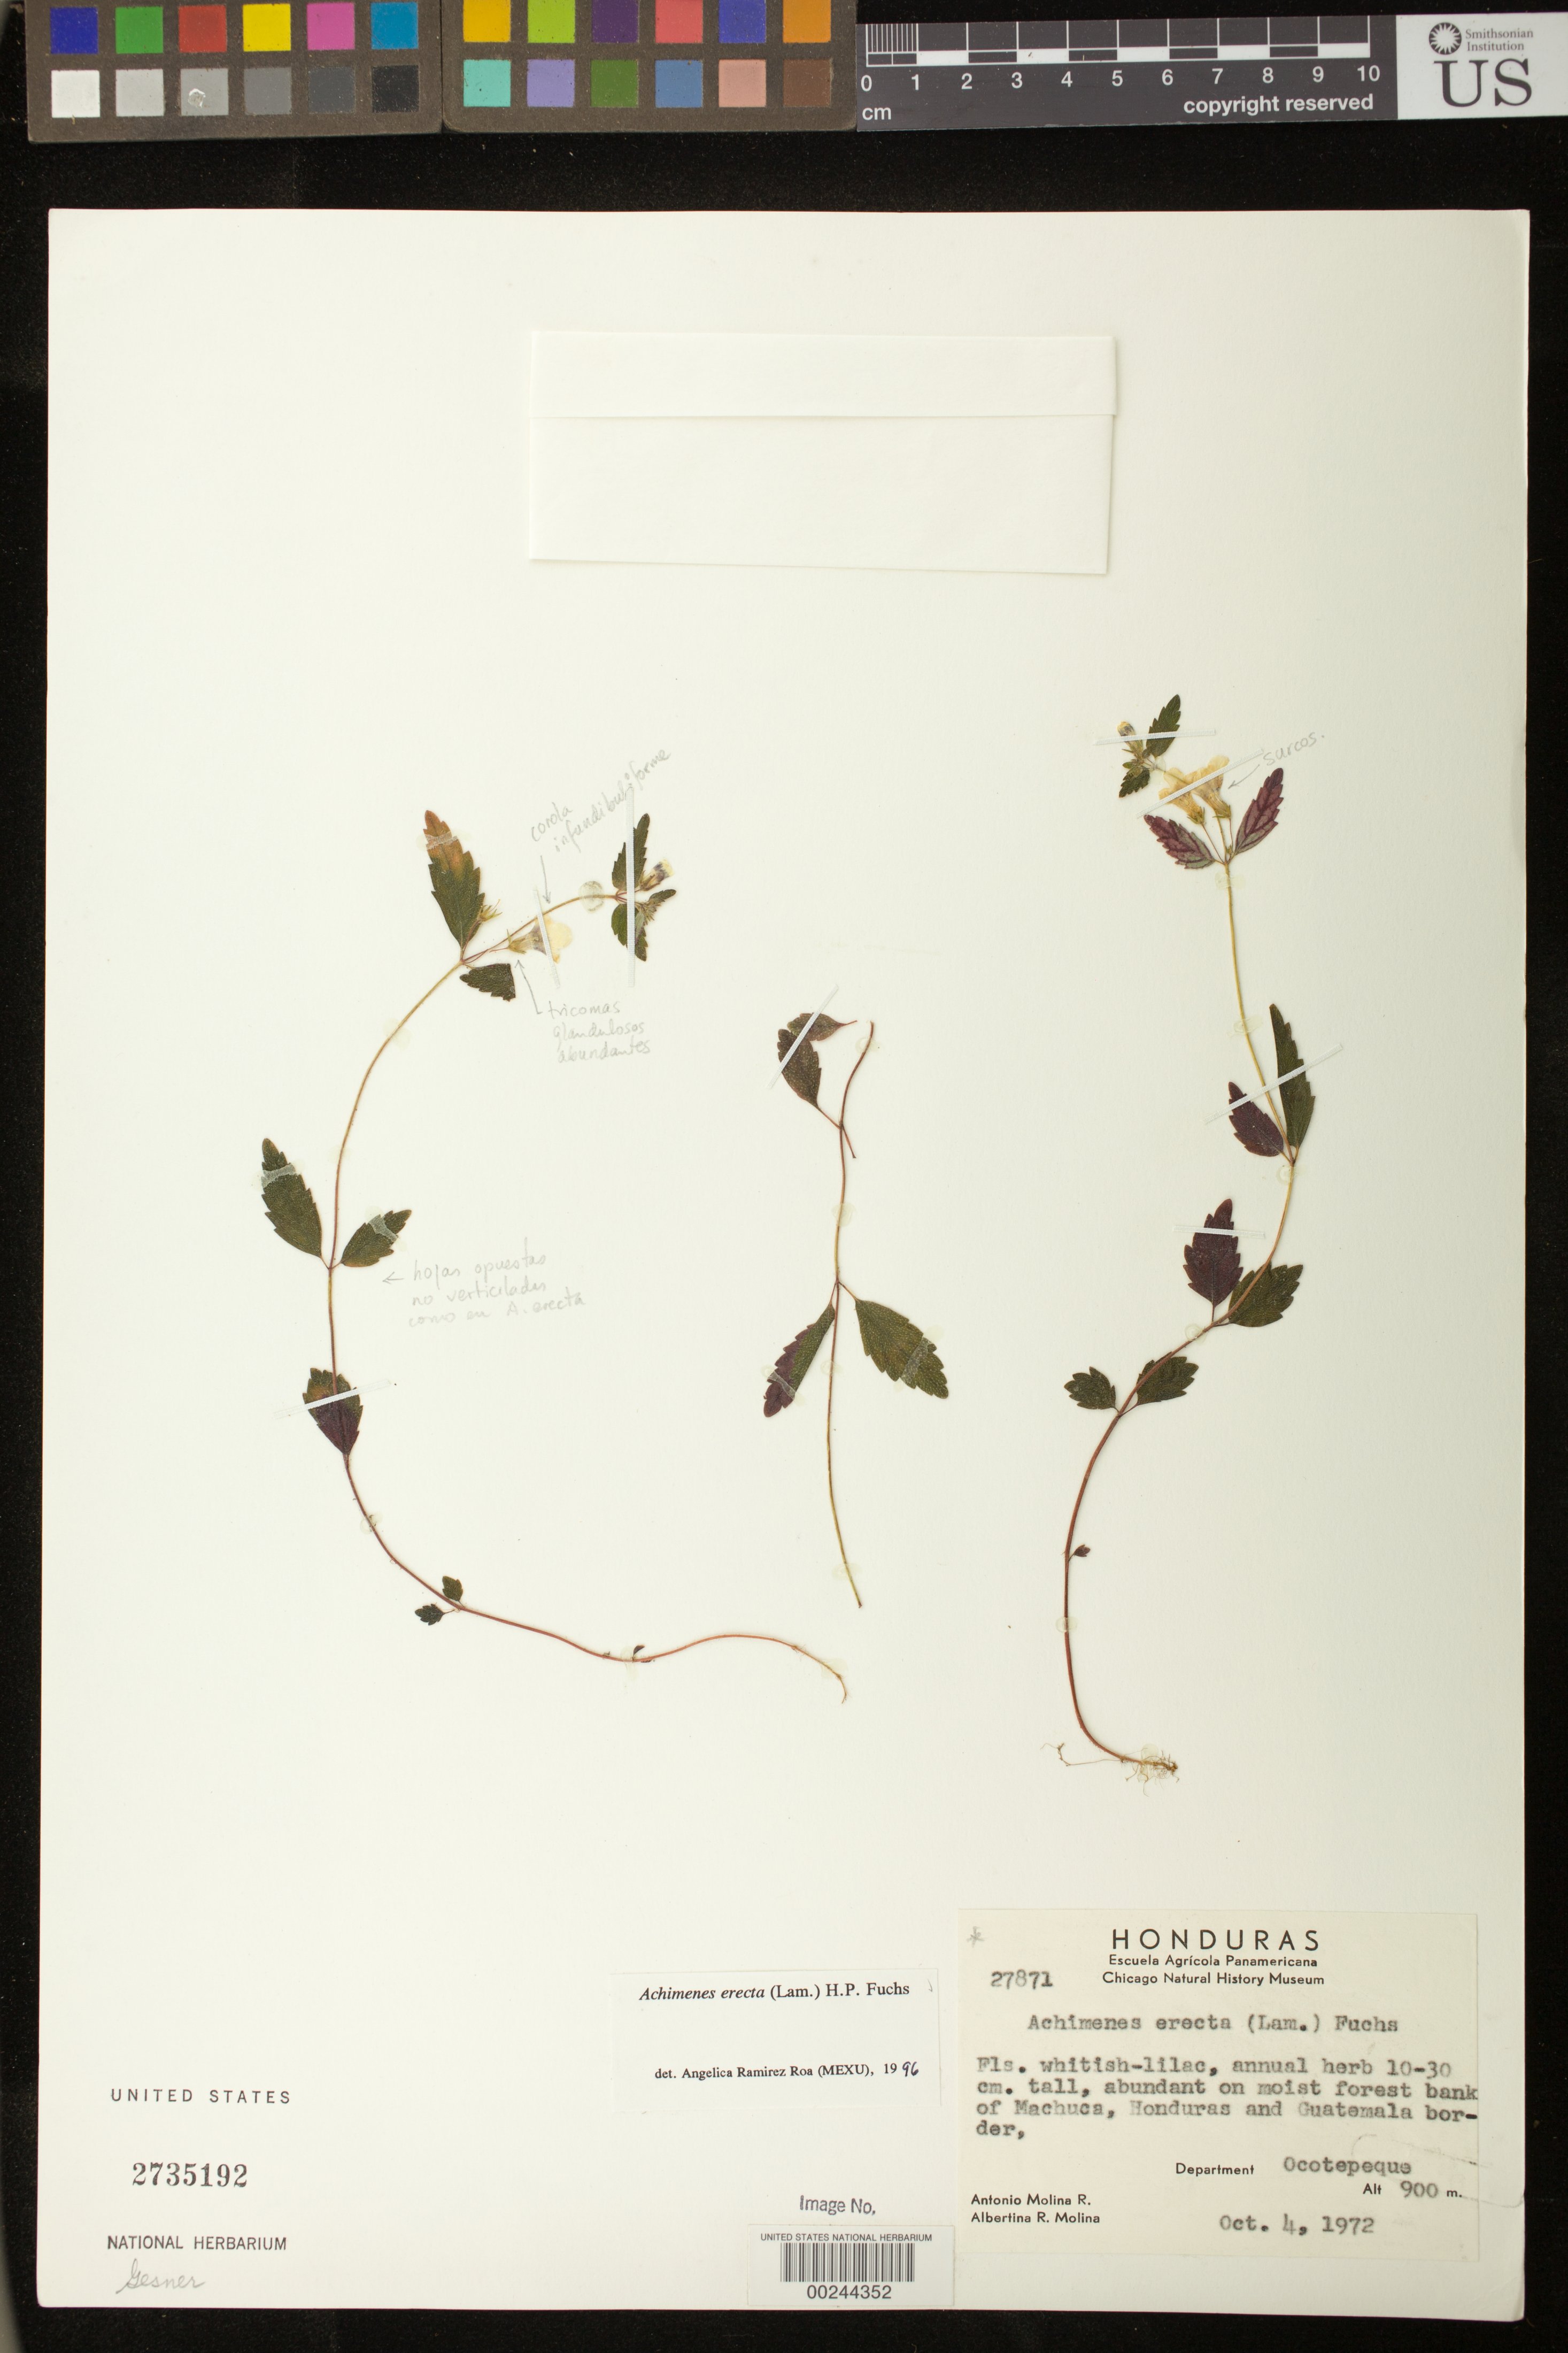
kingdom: Plantae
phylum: Tracheophyta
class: Magnoliopsida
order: Lamiales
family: Gesneriaceae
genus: Achimenes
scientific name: Achimenes erecta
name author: (Lam.) H.P. Fuchs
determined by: Skog, Laurence E.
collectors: A. Molina R. & A. R. Molina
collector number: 27871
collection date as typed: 04 Oct 1972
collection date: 1972-10-04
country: Honduras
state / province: Ocotepeque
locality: Machuca, Honduras and Guatemala border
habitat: Abundant on moist forest bank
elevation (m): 900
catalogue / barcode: US 2735192